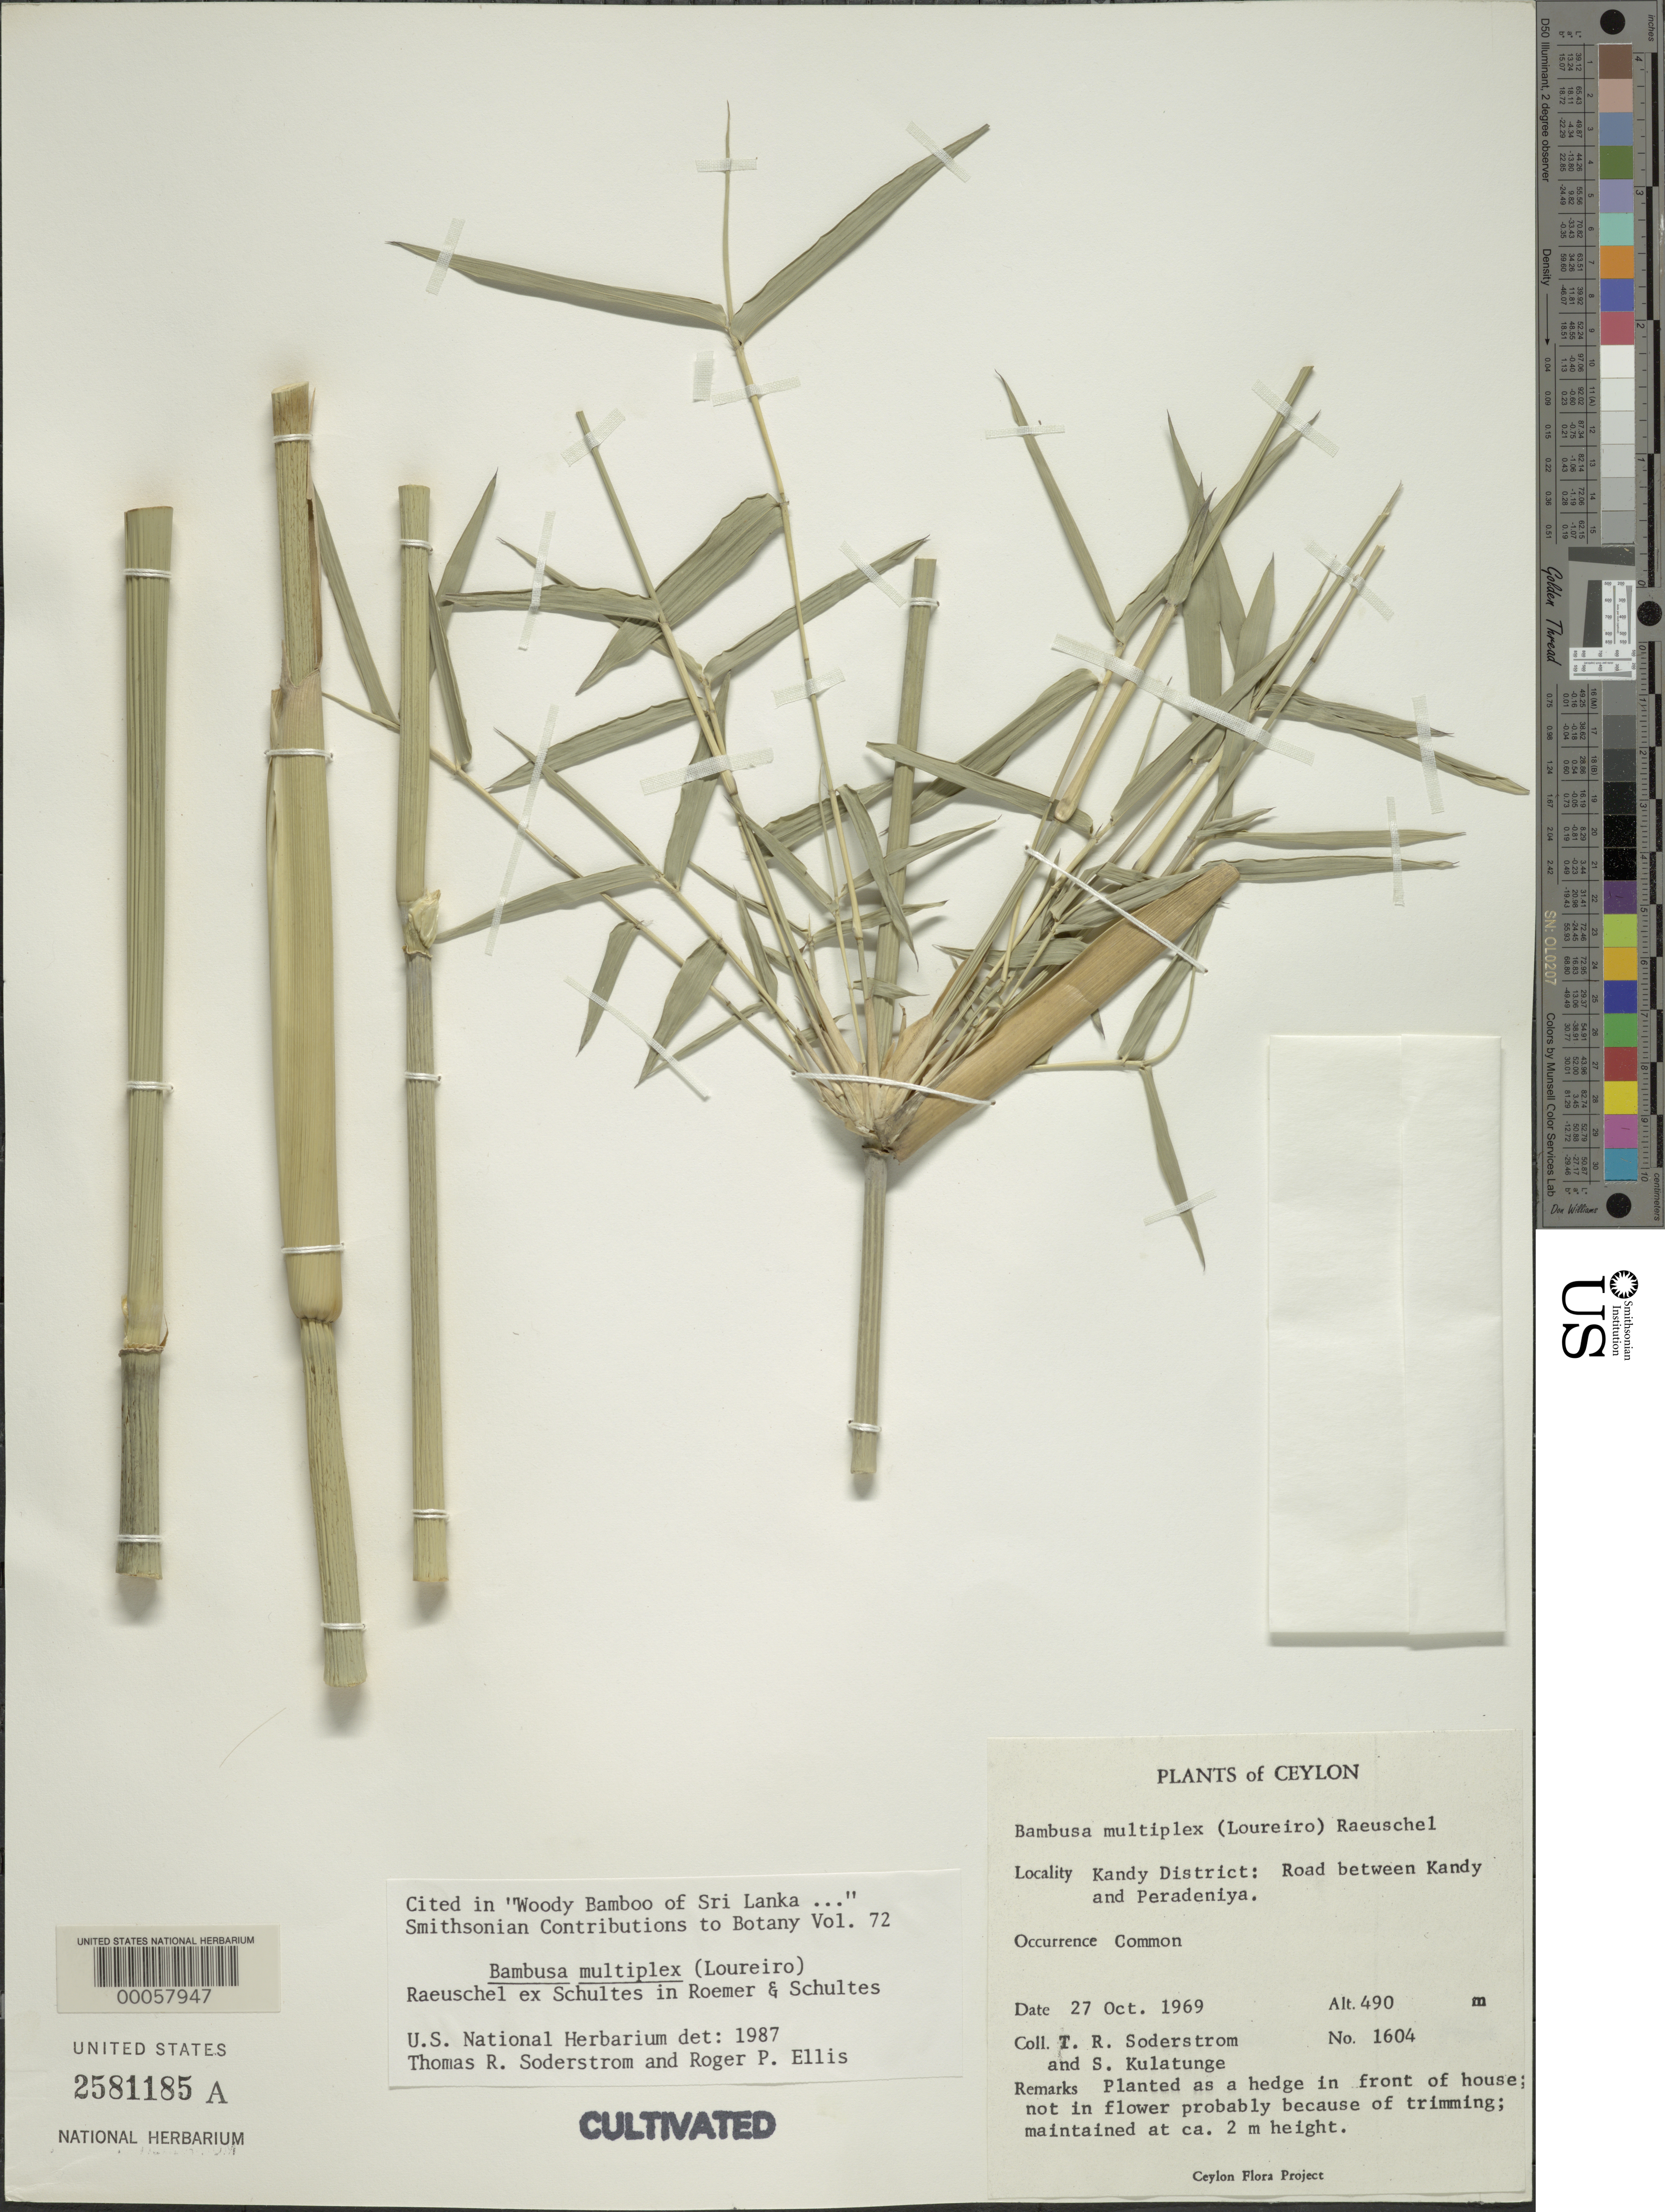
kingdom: Plantae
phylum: Tracheophyta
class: Liliopsida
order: Poales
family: Poaceae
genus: Bambusa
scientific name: Bambusa multiplex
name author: (Lour.) Raeusch. ex Schult. & Schult. f.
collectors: T. R. Soderstrom & S. Kulatunge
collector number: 1604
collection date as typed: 27 Oct 1969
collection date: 1969-10-27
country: Sri Lanka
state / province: Central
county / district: Kandy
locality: Road between kandy and peradeniya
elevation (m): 490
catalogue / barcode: US 2581185A